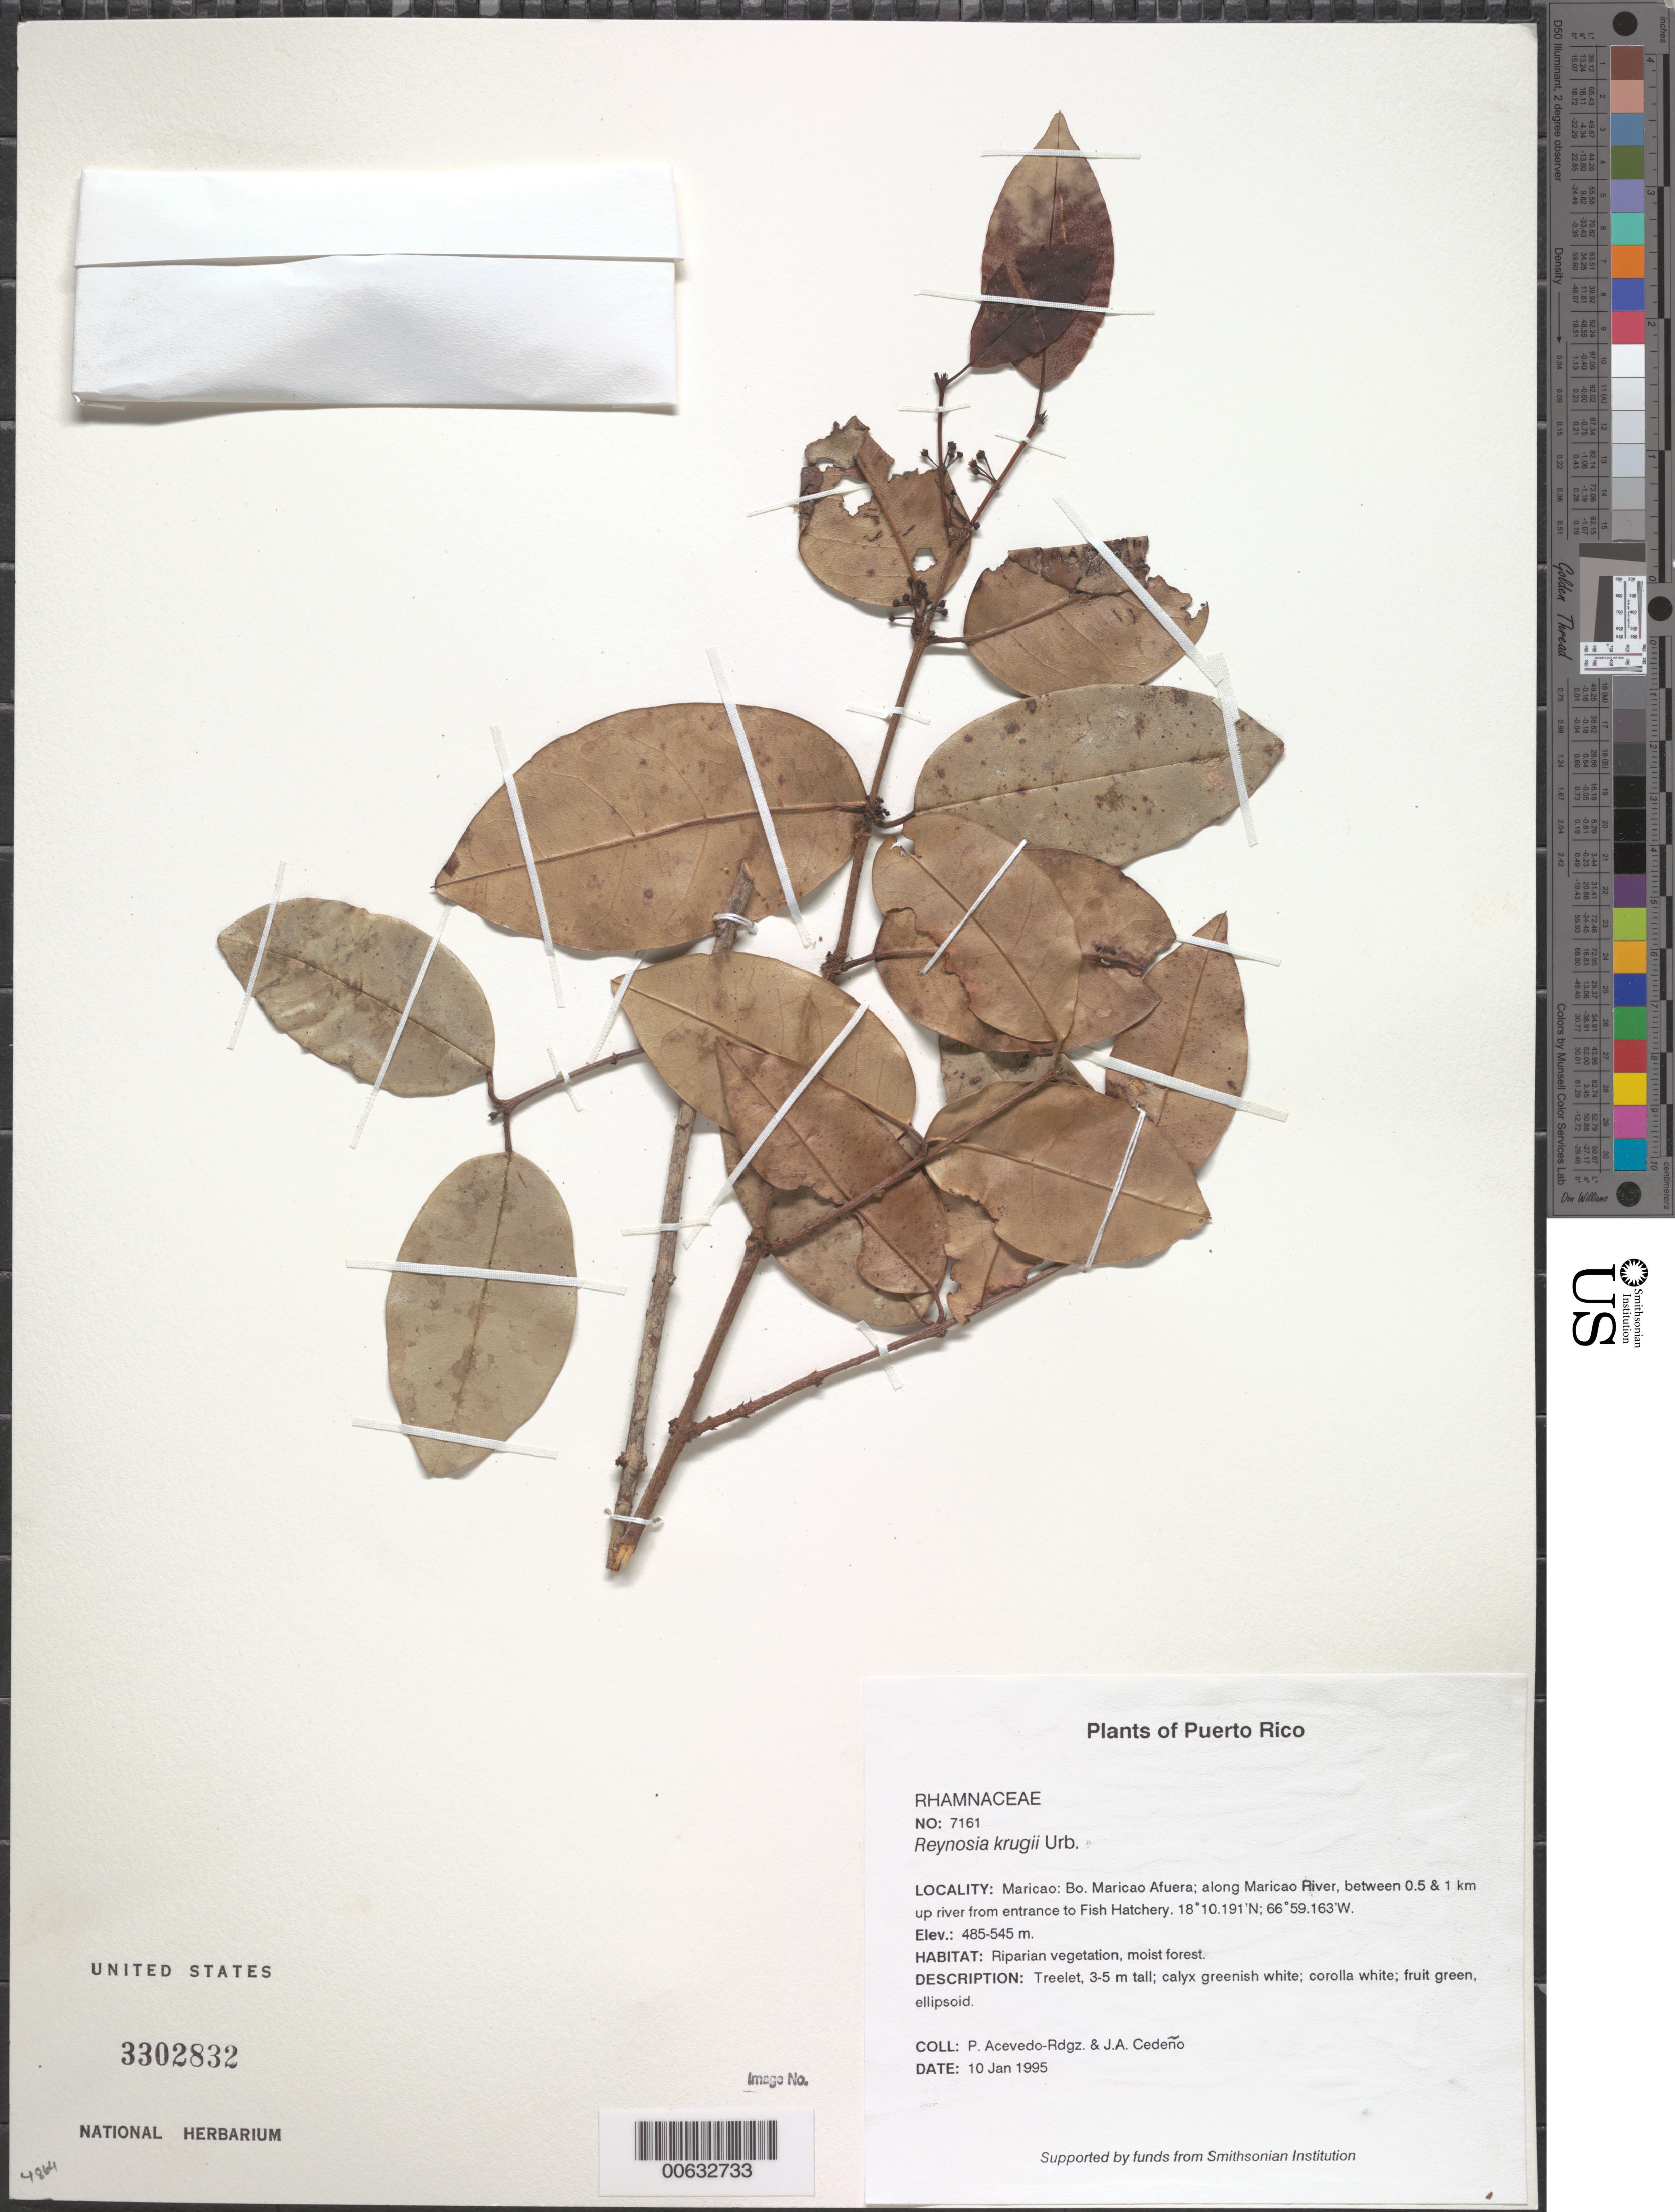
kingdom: Plantae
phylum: Tracheophyta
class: Magnoliopsida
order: Rosales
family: Rhamnaceae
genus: Reynosia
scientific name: Reynosia krugii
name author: Urb.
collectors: P. Acevedo-Rodr. & J. A. Cedeno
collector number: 7161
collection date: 1995-01-10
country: Puerto Rico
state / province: Maricao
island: Puerto Rico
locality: Bo. Maricao Afuera; along Maricao River, between 0.5 & 1 km up river from entrance to Fish Hatchery.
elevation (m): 485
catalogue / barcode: US 3302832